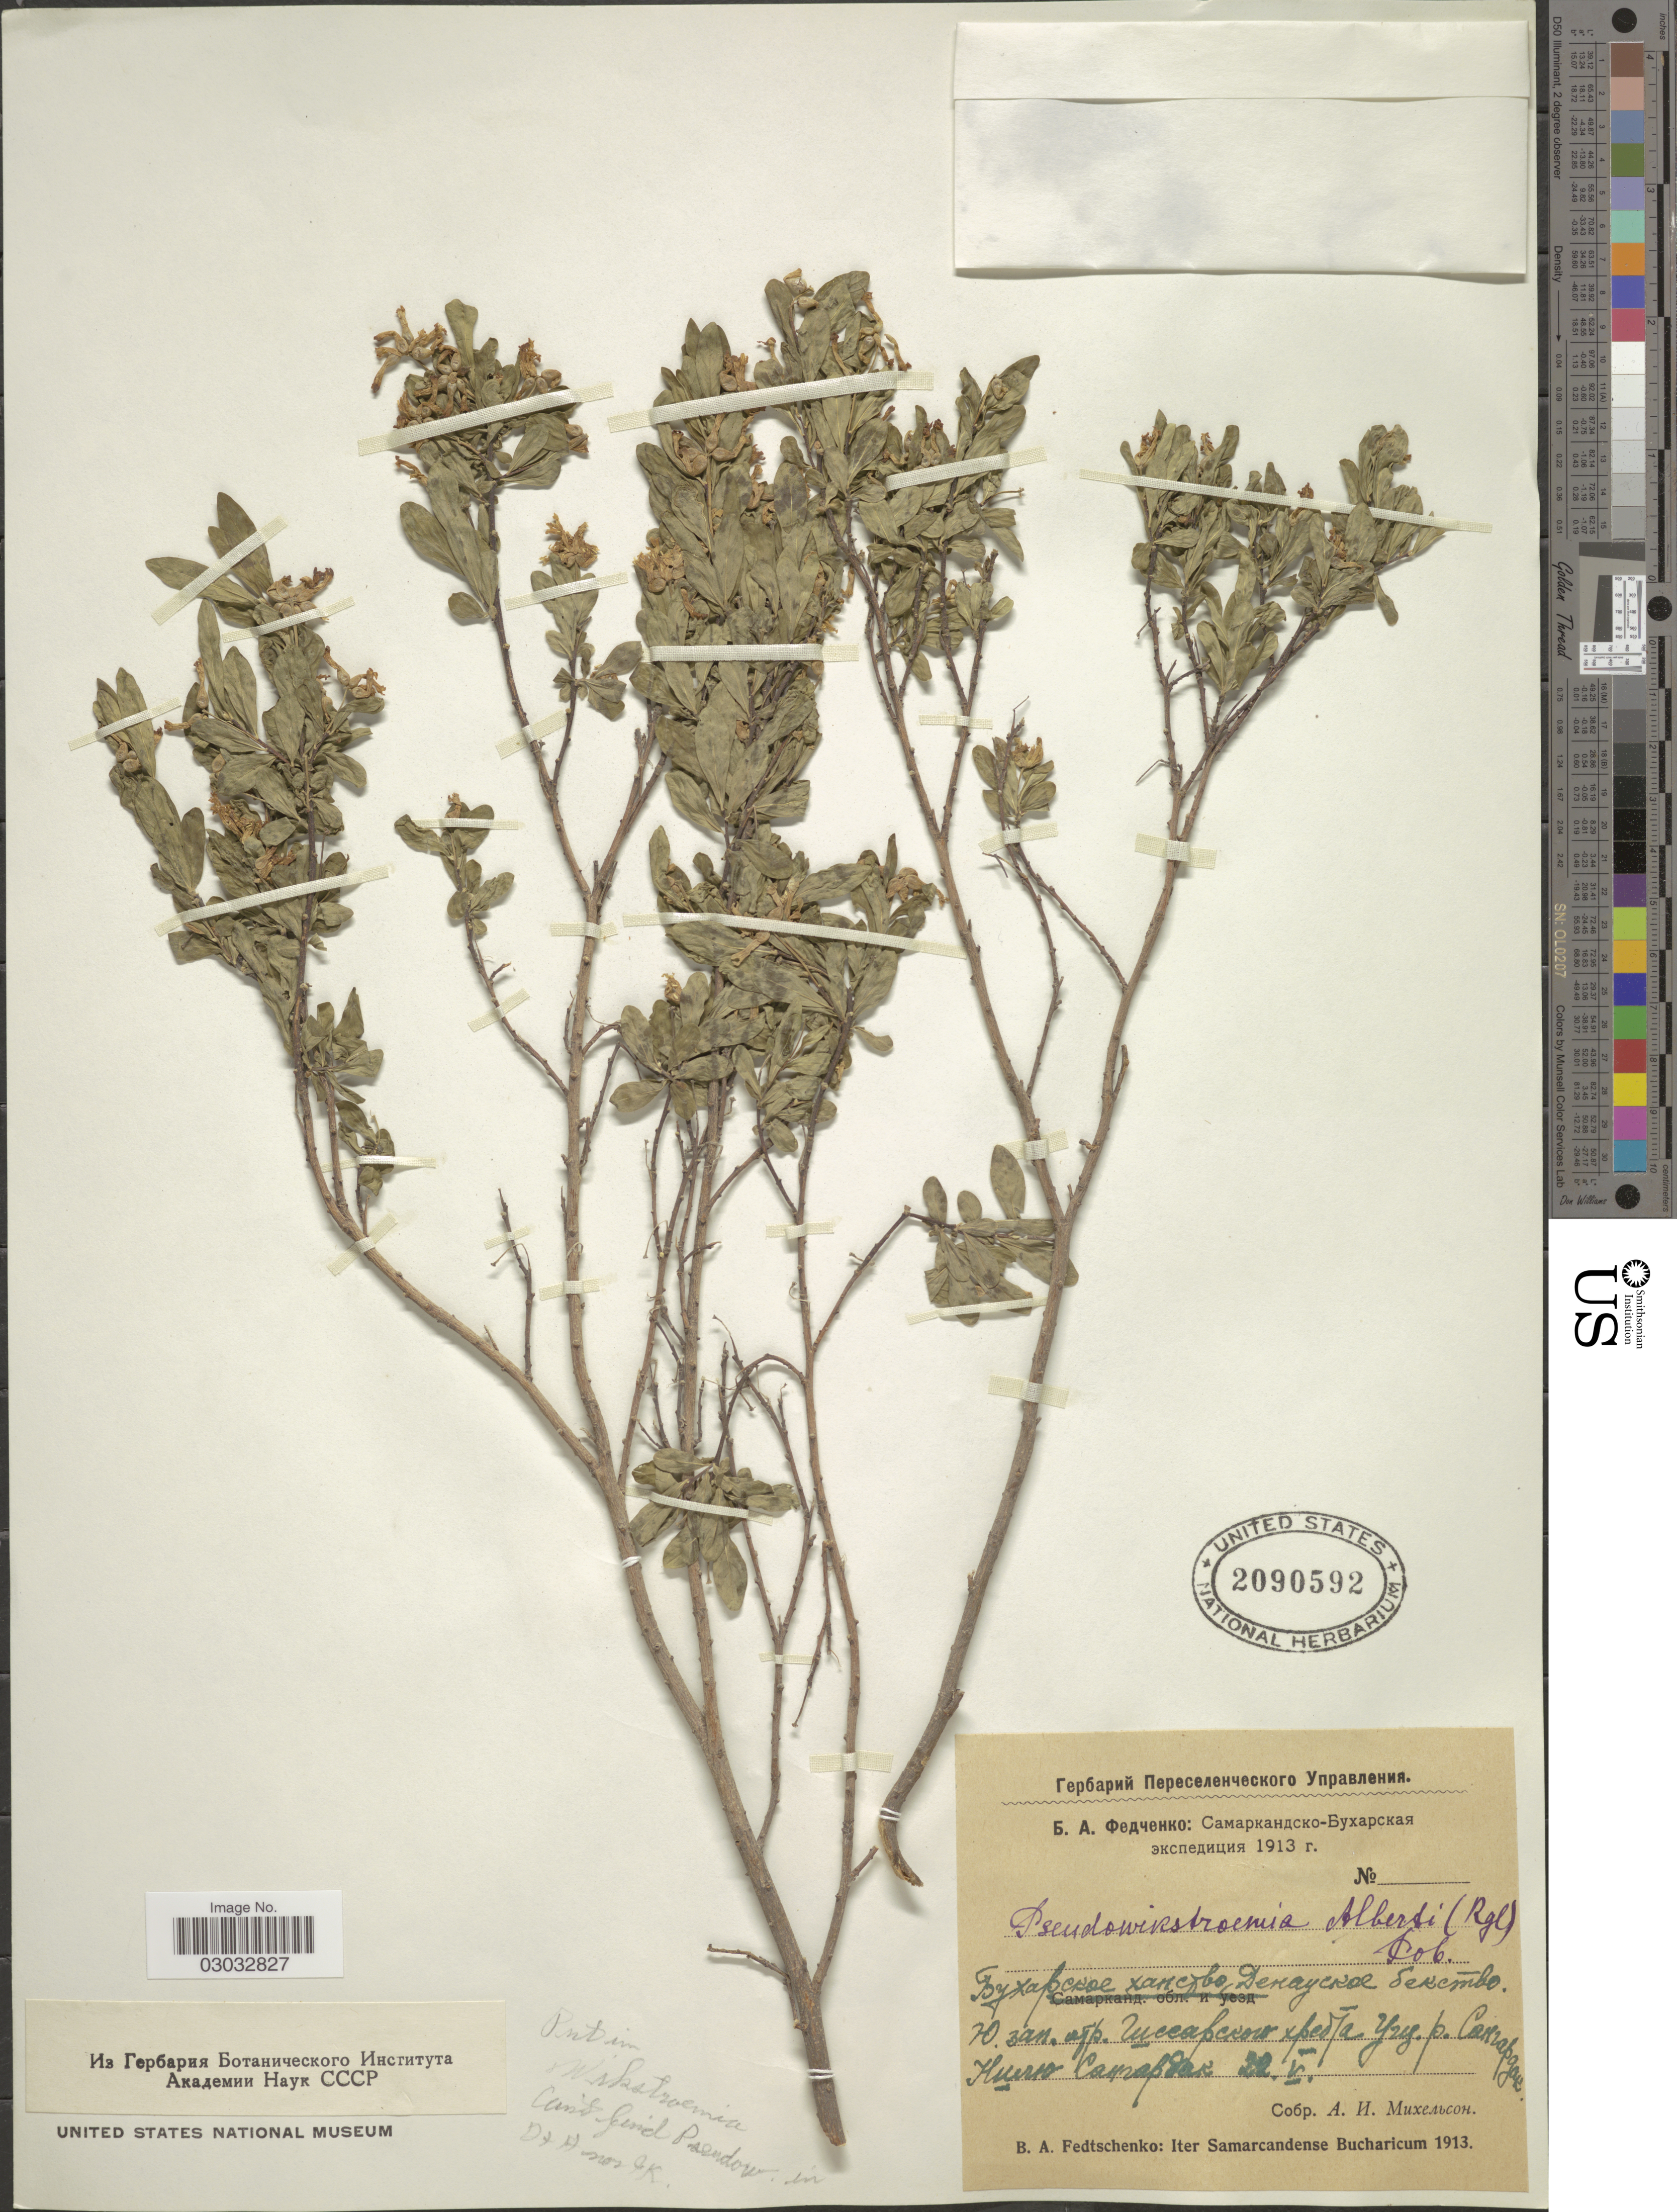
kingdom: Plantae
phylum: Tracheophyta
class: Magnoliopsida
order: Malvales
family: Thymelaeaceae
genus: Restella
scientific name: Restella alberti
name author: (Regel) Pobed.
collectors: A. Mikhelson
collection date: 1913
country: Uzbekistan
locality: Gissar Range, Sangardak.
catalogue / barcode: US 2090592